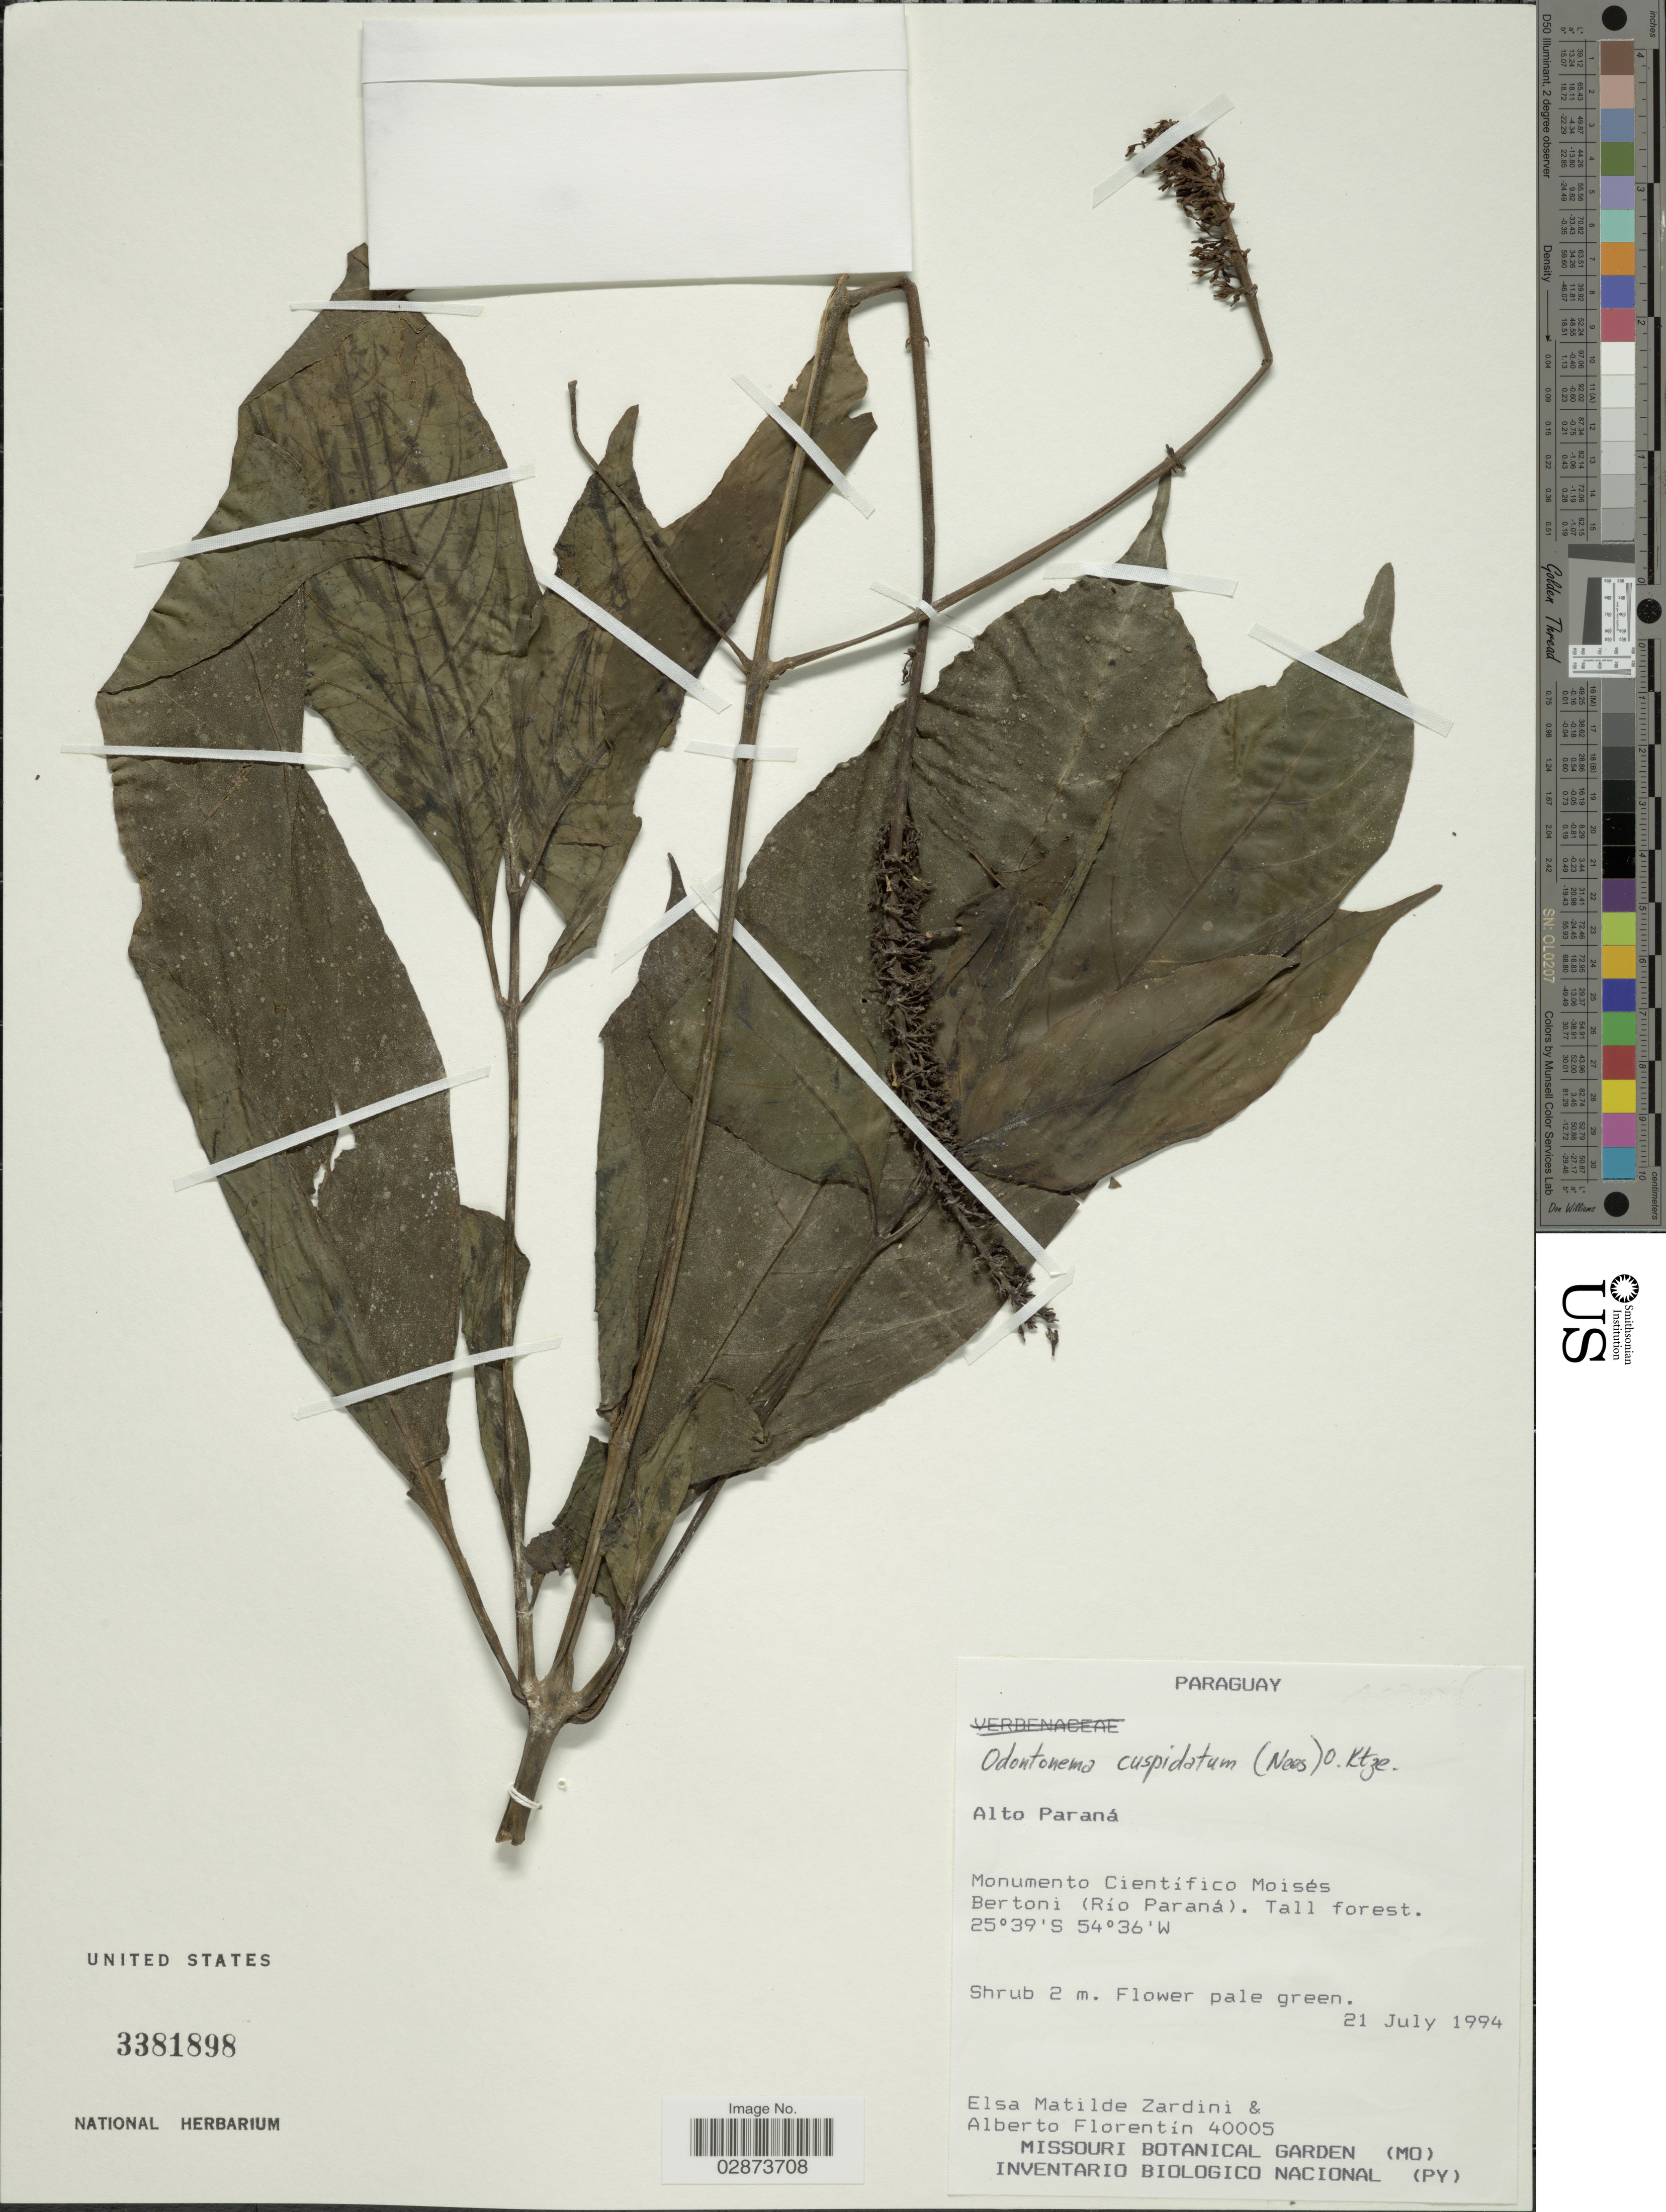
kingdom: Plantae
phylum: Tracheophyta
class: Magnoliopsida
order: Lamiales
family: Acanthaceae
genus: Odontonema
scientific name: Odontonema cuspidatum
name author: (Nees) Kuntze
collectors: E. M. Zardini & A. Florentín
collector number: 40005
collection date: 1994-07-21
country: Paraguay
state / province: Alto Parana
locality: Monumento Científico Moisés Bertoni (Río Paraná).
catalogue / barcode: US 3381898